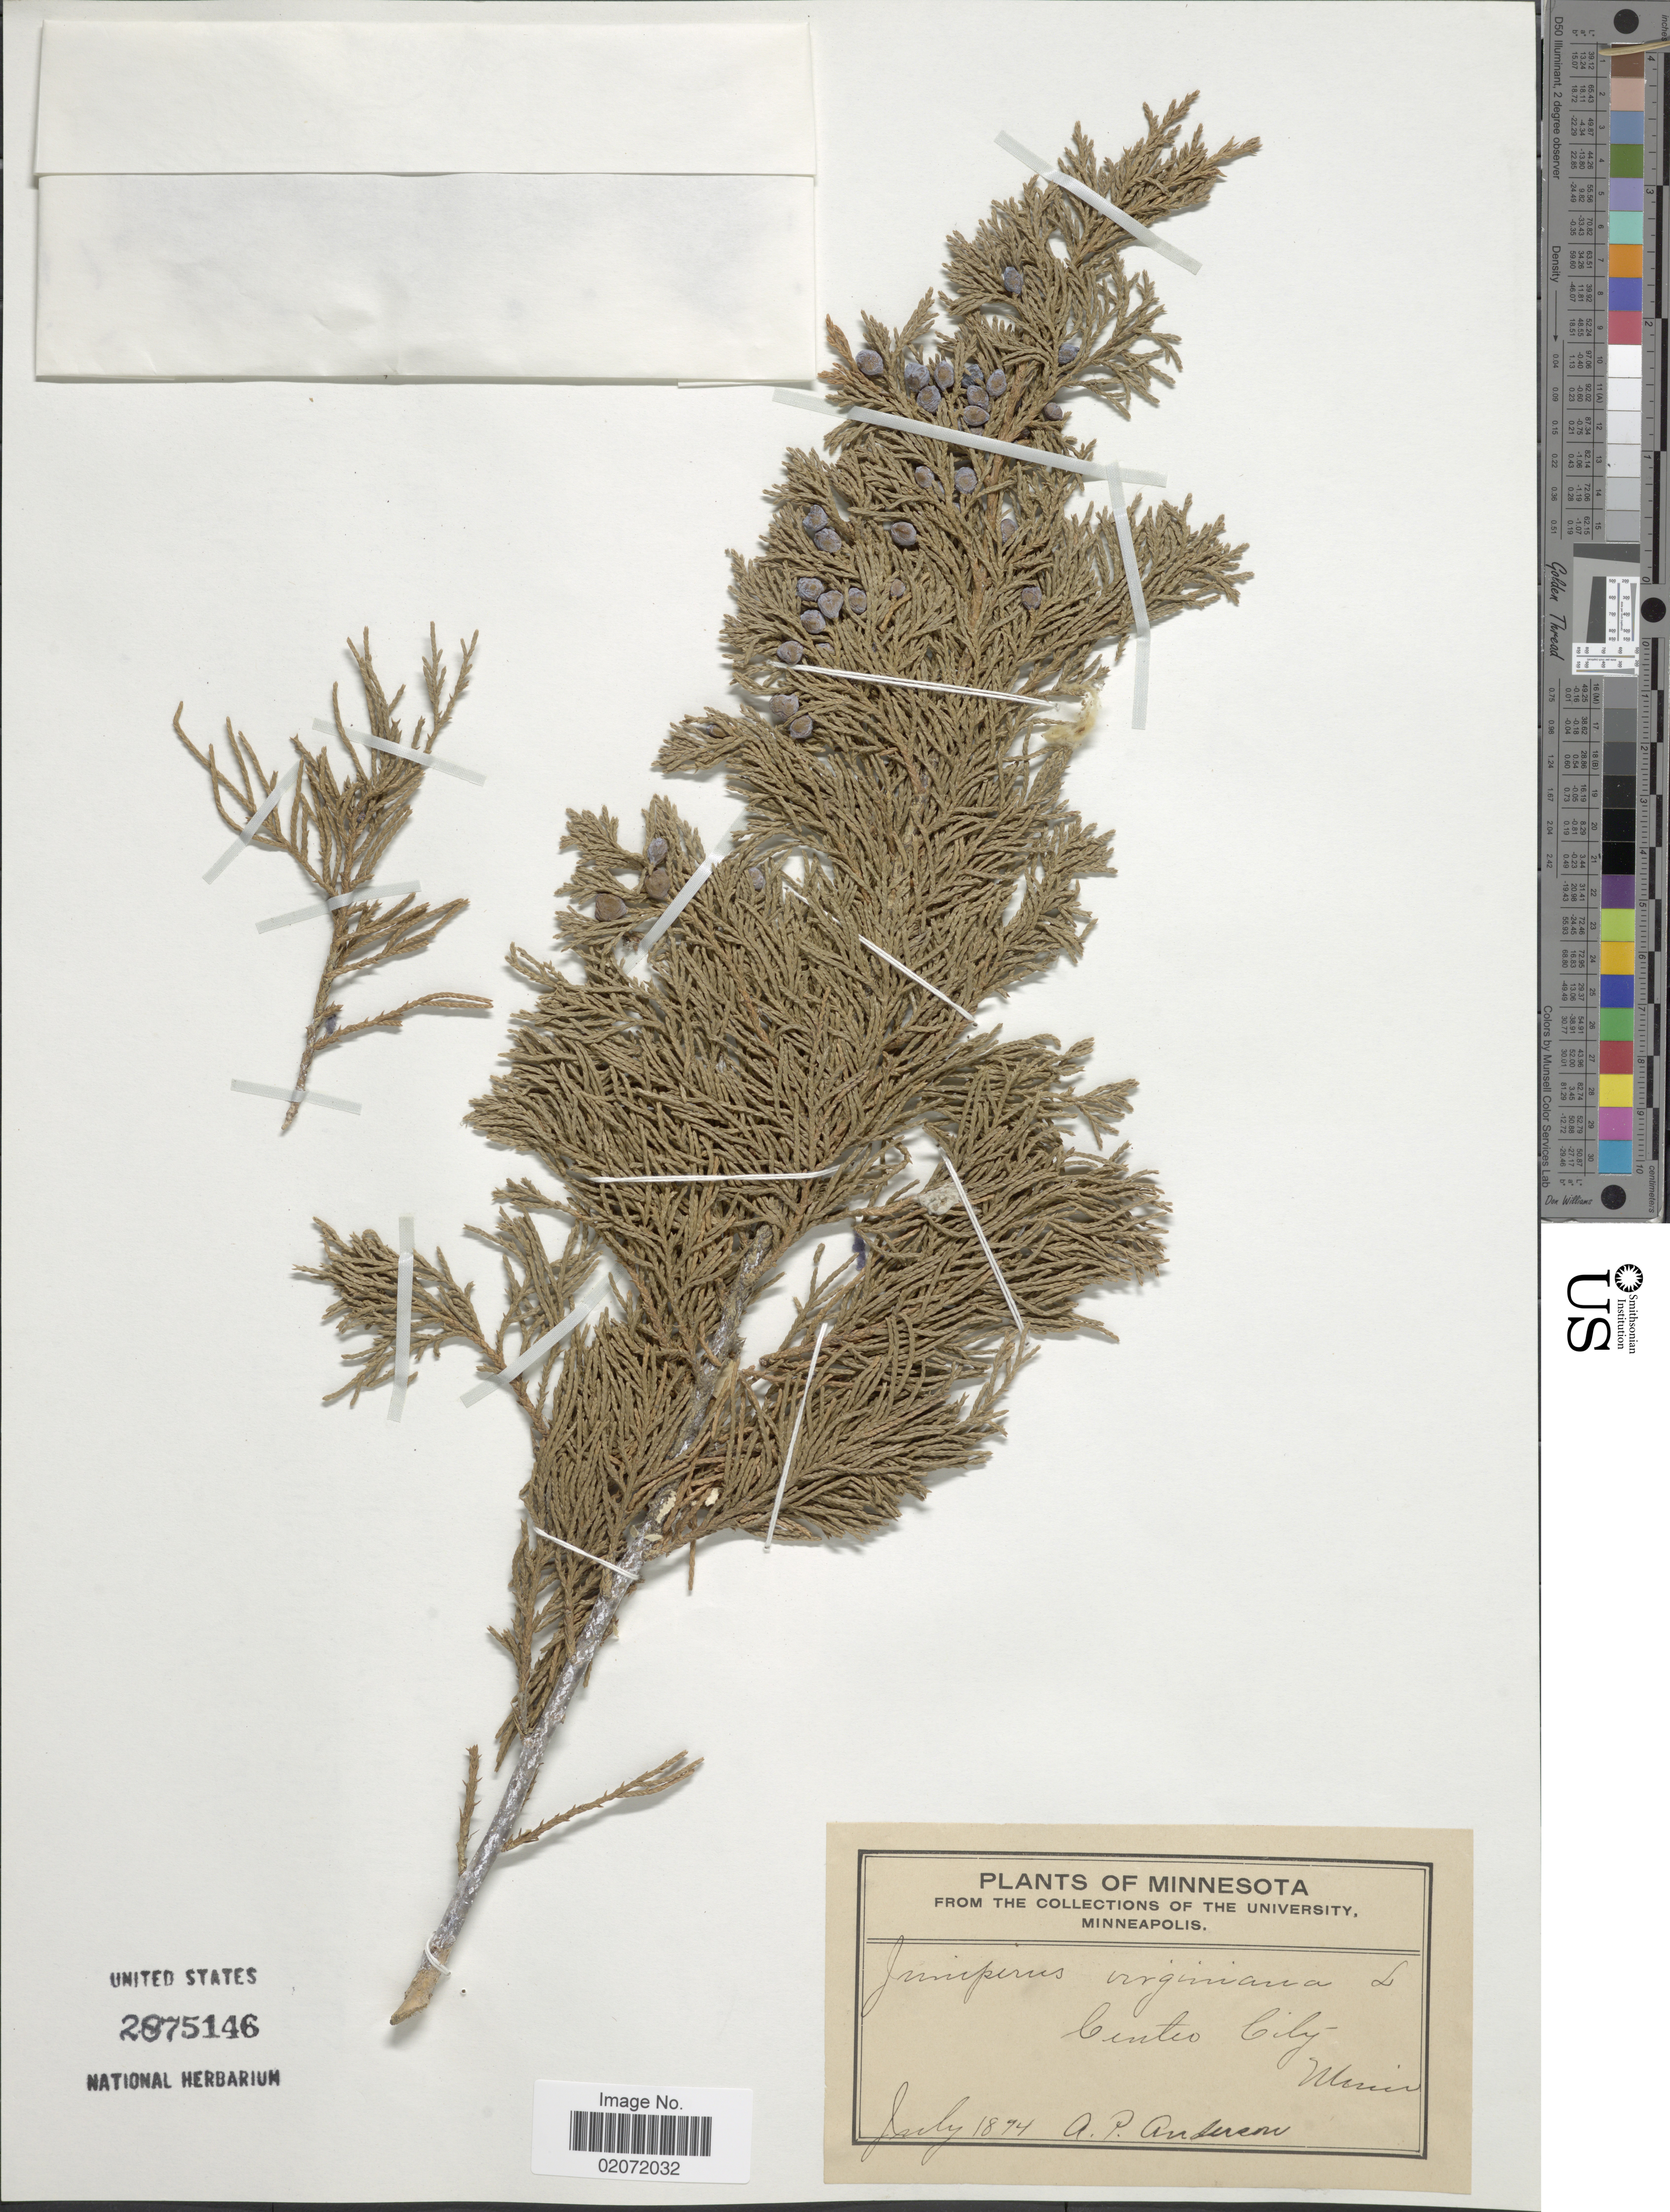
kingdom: Plantae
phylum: Tracheophyta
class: Pinopsida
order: Pinales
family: Cupressaceae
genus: Juniperus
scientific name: Juniperus virginiana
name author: L.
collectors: A. P. Anderson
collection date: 1874-07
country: United States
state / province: Minnesota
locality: Center City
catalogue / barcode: US 2875146